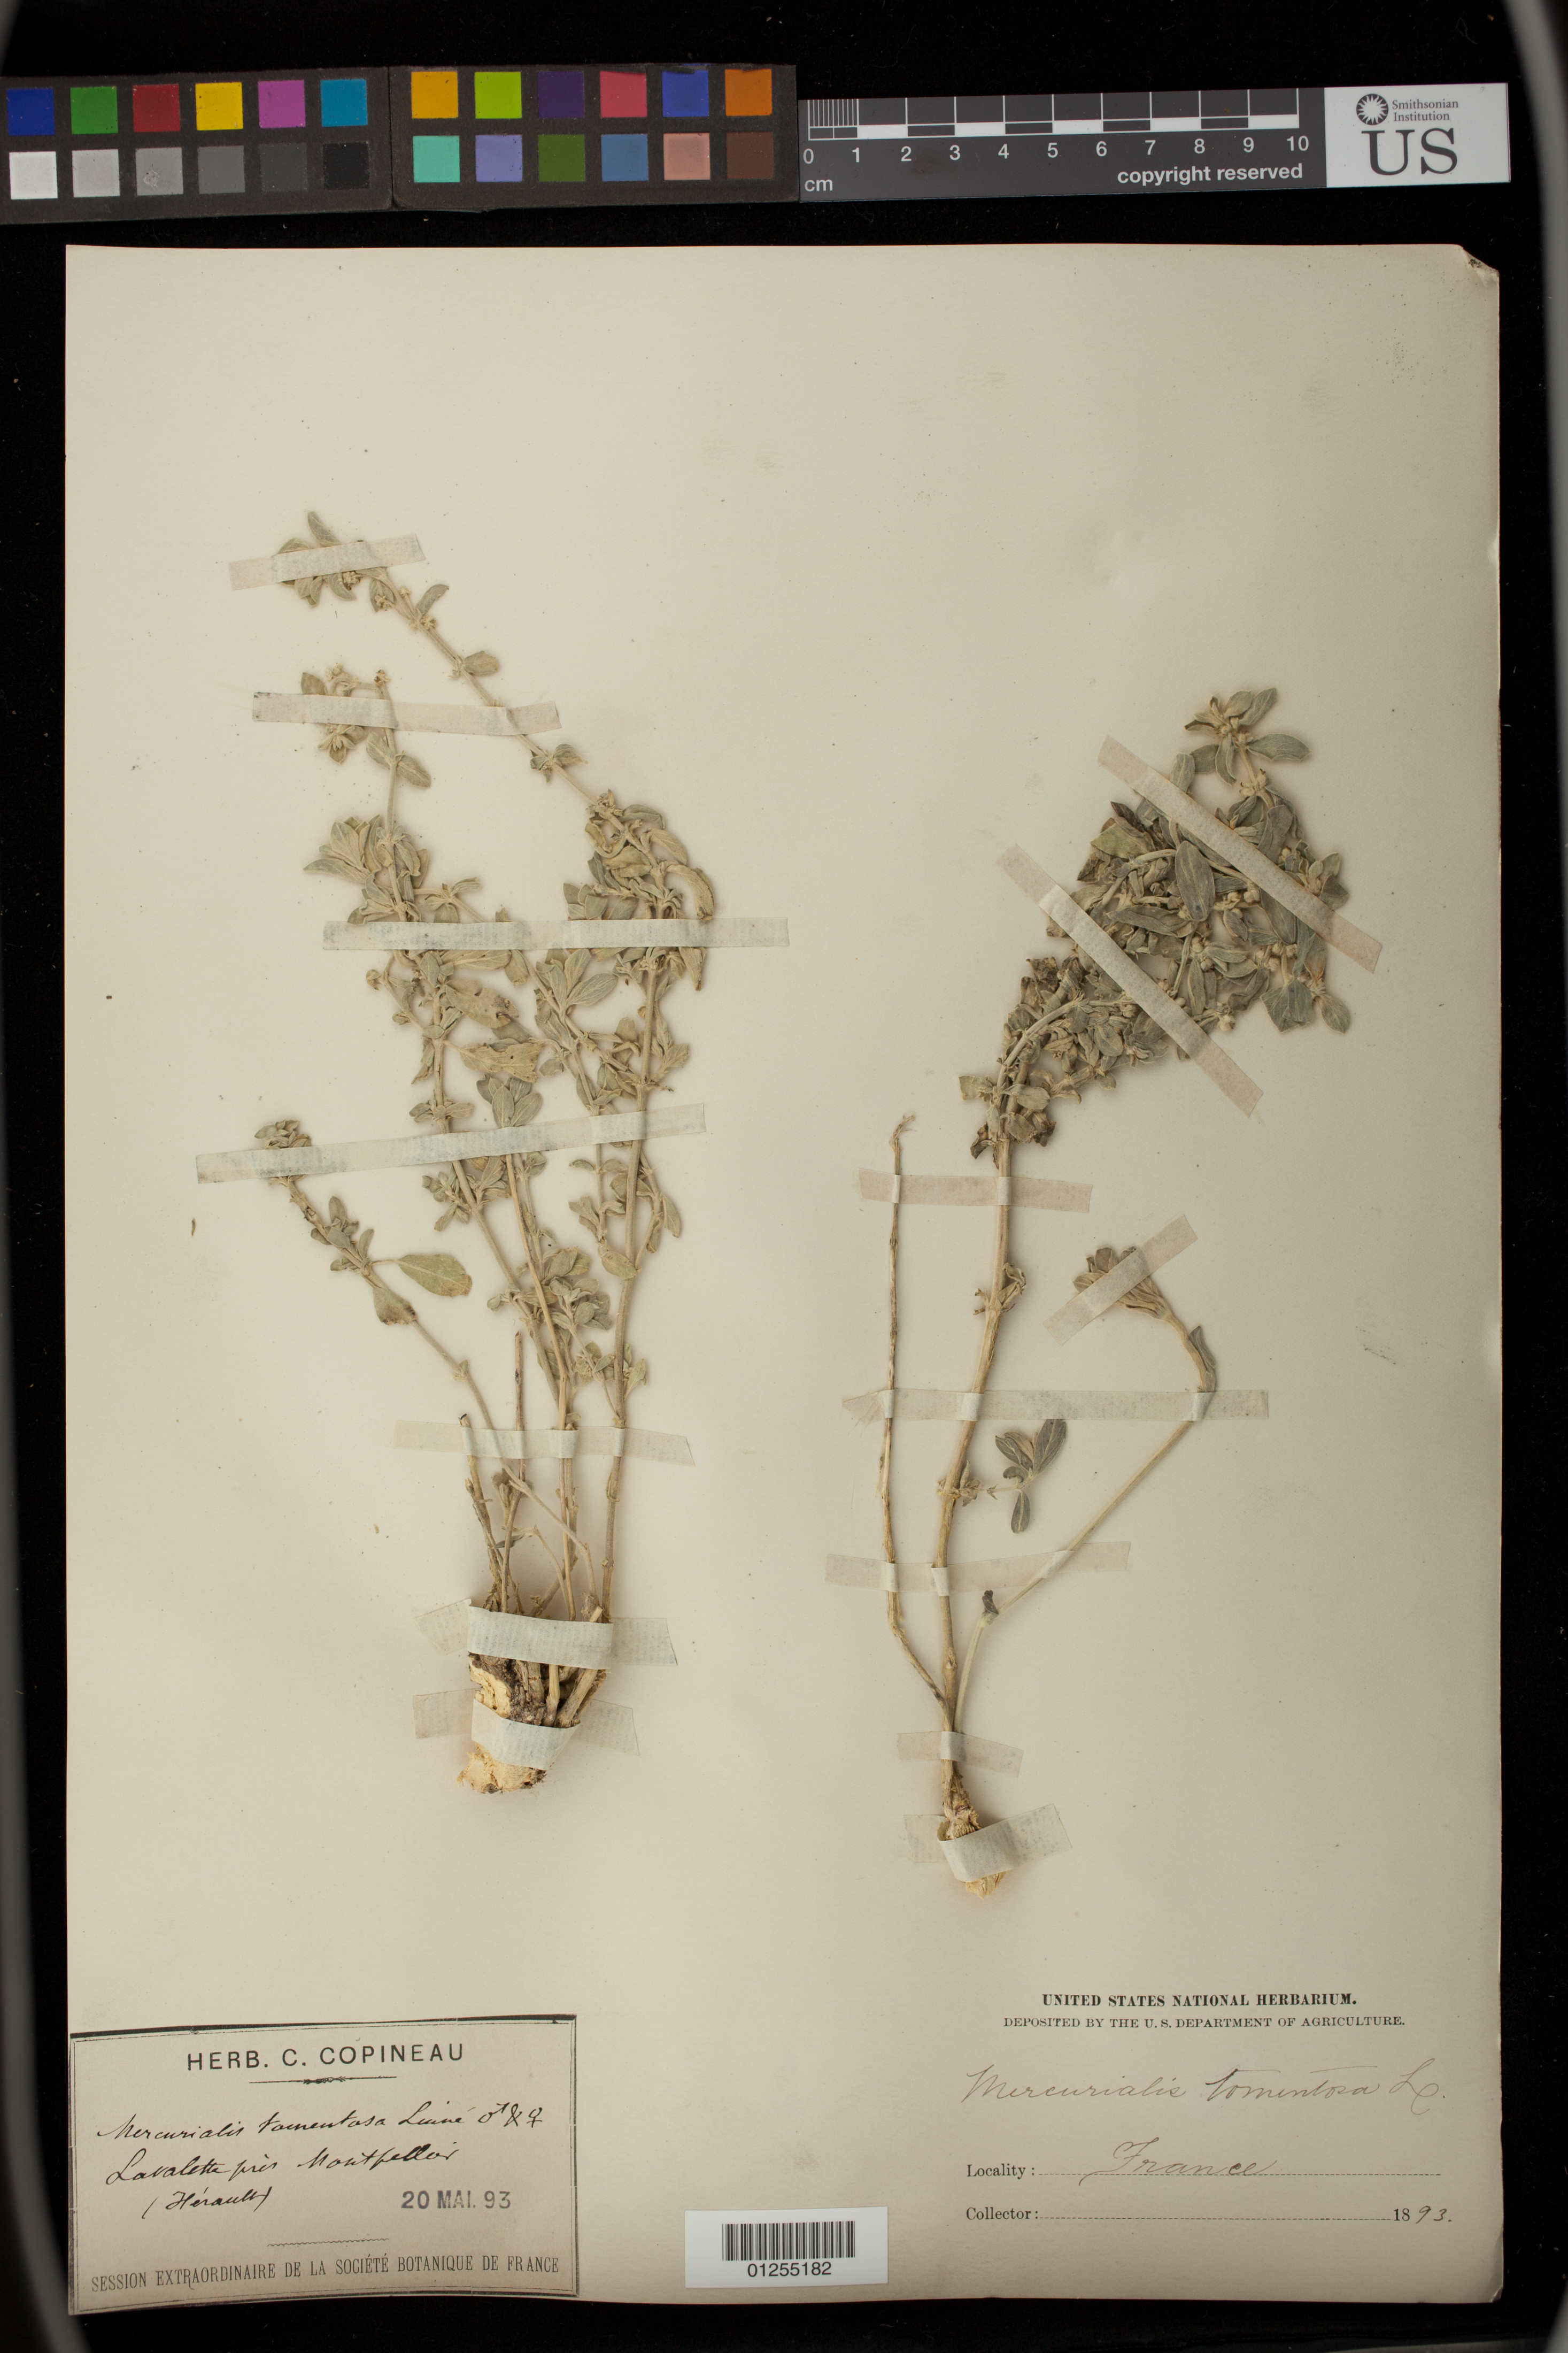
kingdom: Plantae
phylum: Tracheophyta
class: Magnoliopsida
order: Malpighiales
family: Euphorbiaceae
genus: Mercurialis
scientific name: Mercurialis tomentosa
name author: L.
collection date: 1893-05-20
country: France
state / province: Occitanie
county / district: Hérault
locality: Montpellier. Lavalette